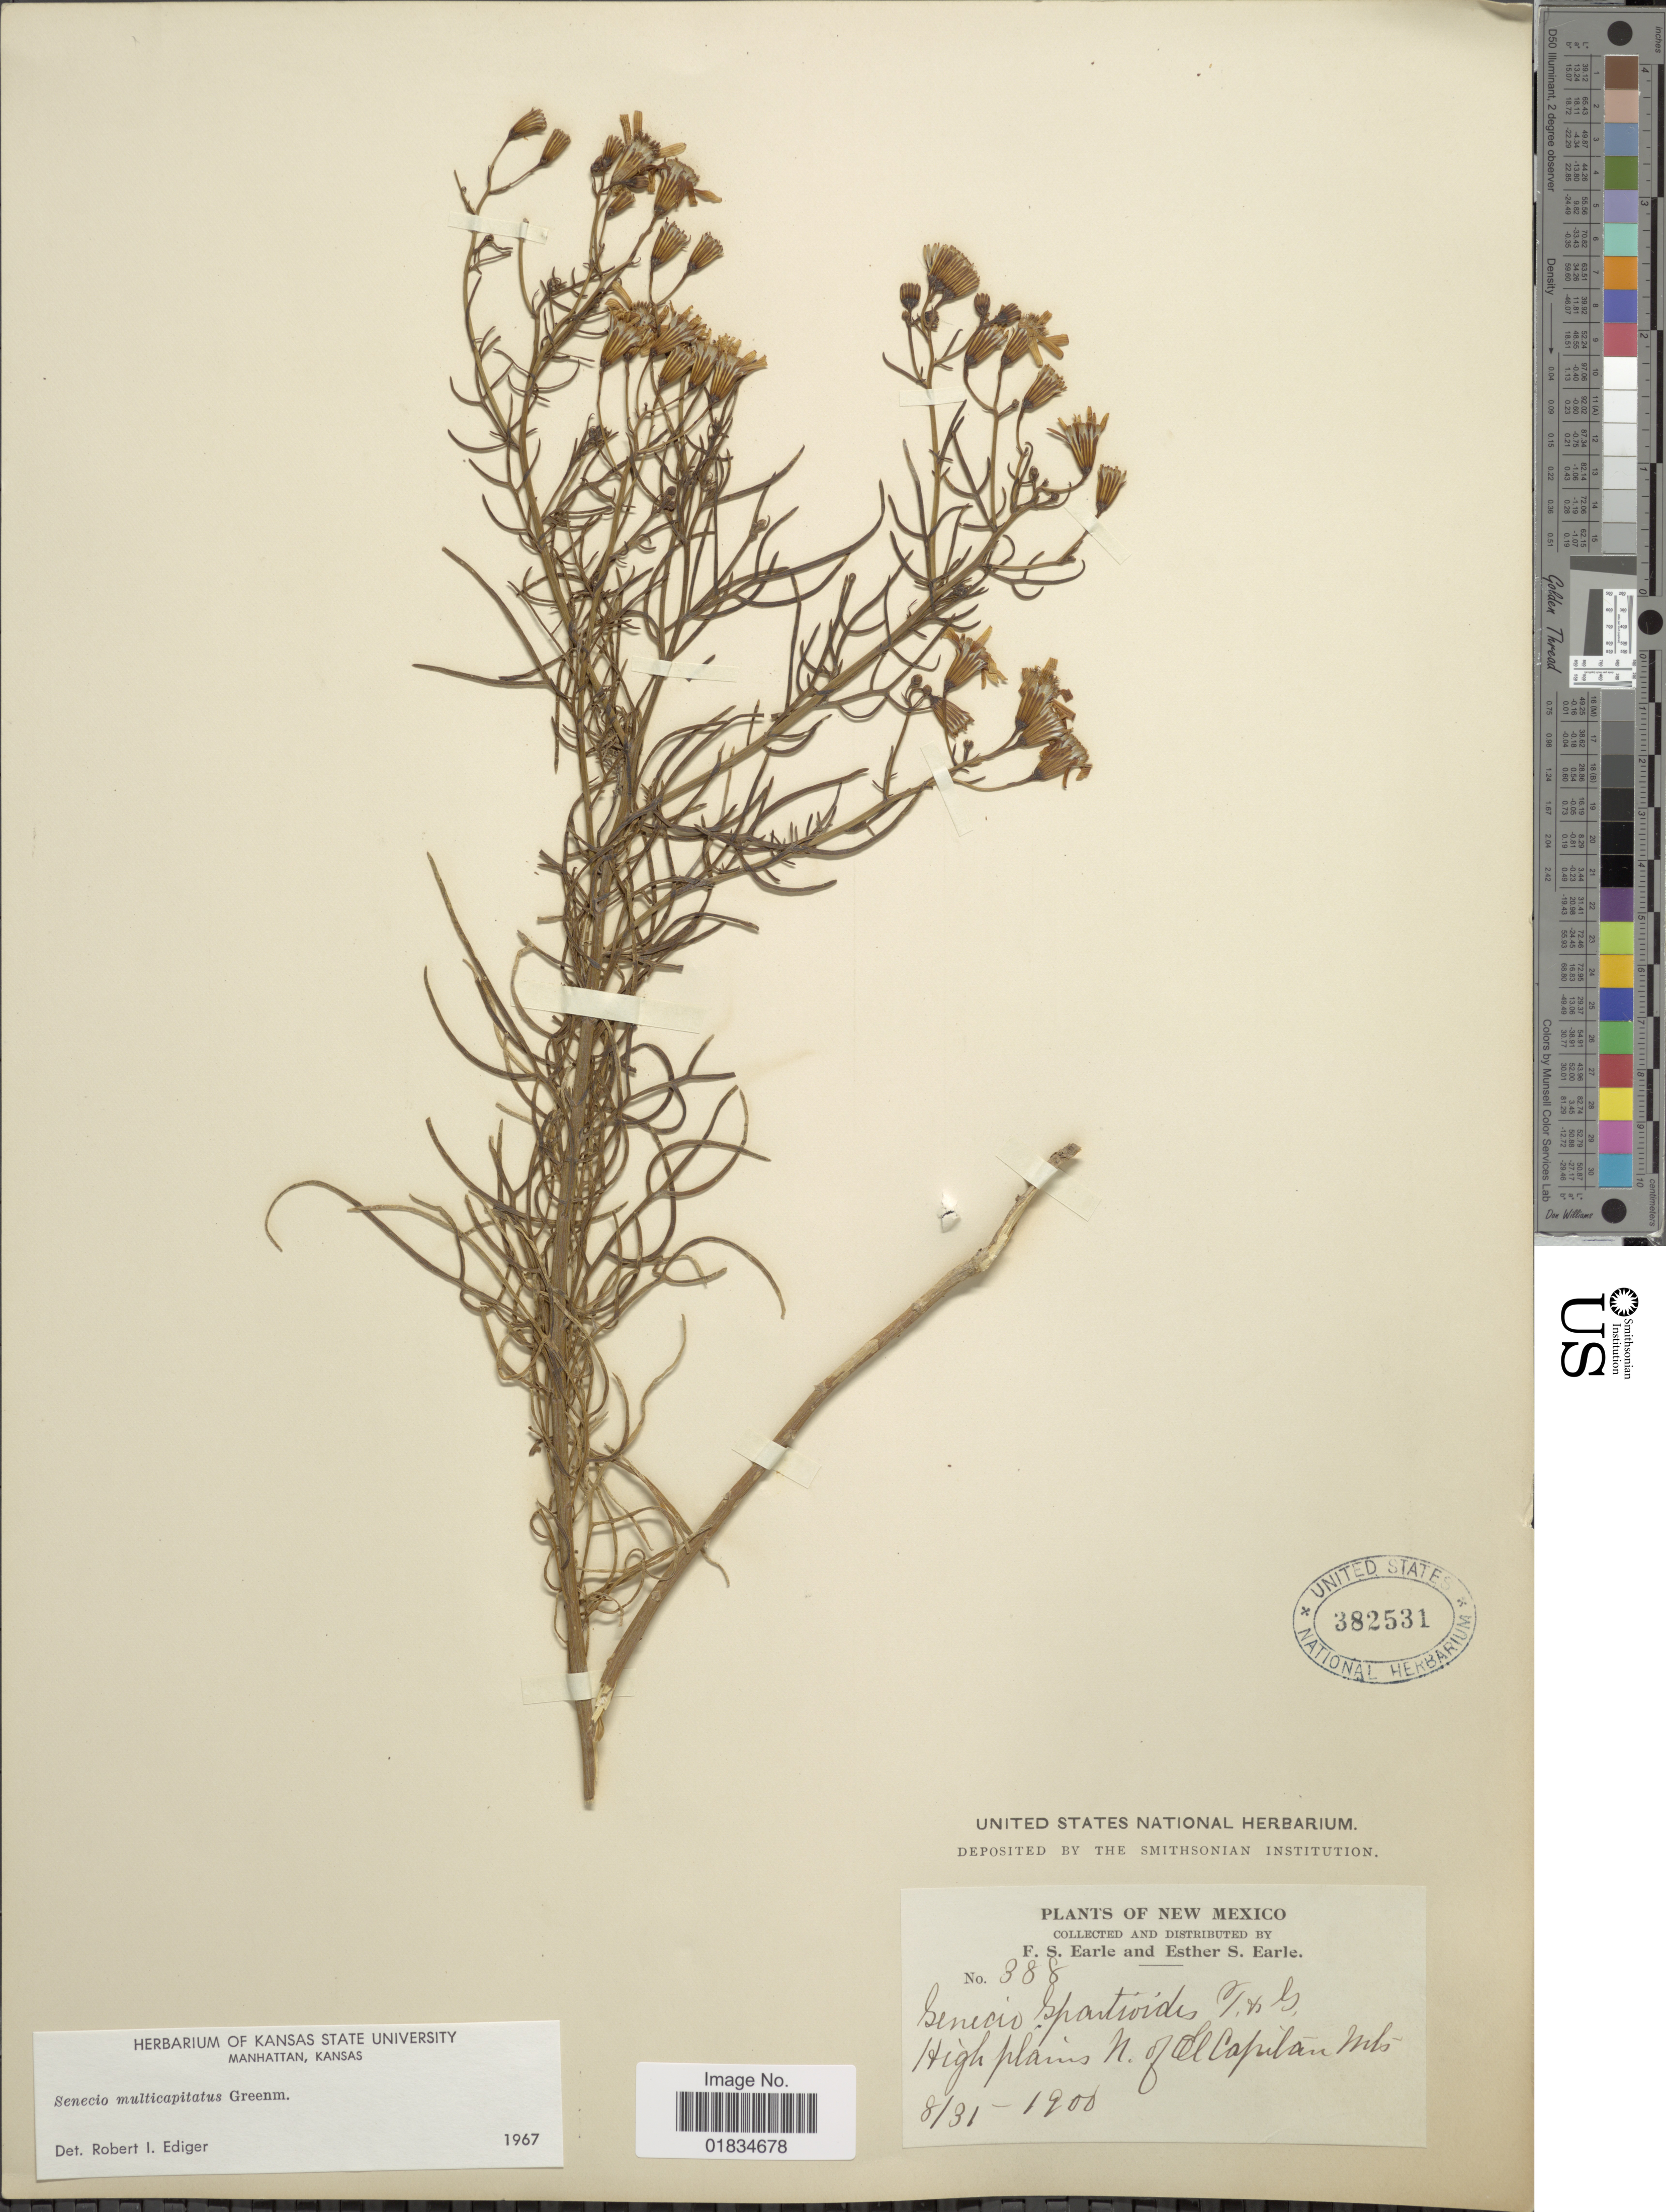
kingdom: Plantae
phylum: Tracheophyta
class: Magnoliopsida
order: Asterales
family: Asteraceae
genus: Senecio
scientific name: Senecio multicapitatus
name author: Greenm.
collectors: F. S. Earle & E. S. Earle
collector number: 388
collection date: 1900-08-31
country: United States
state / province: New Mexico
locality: High plains, N. of El Capitan Mts.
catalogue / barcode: US 382531